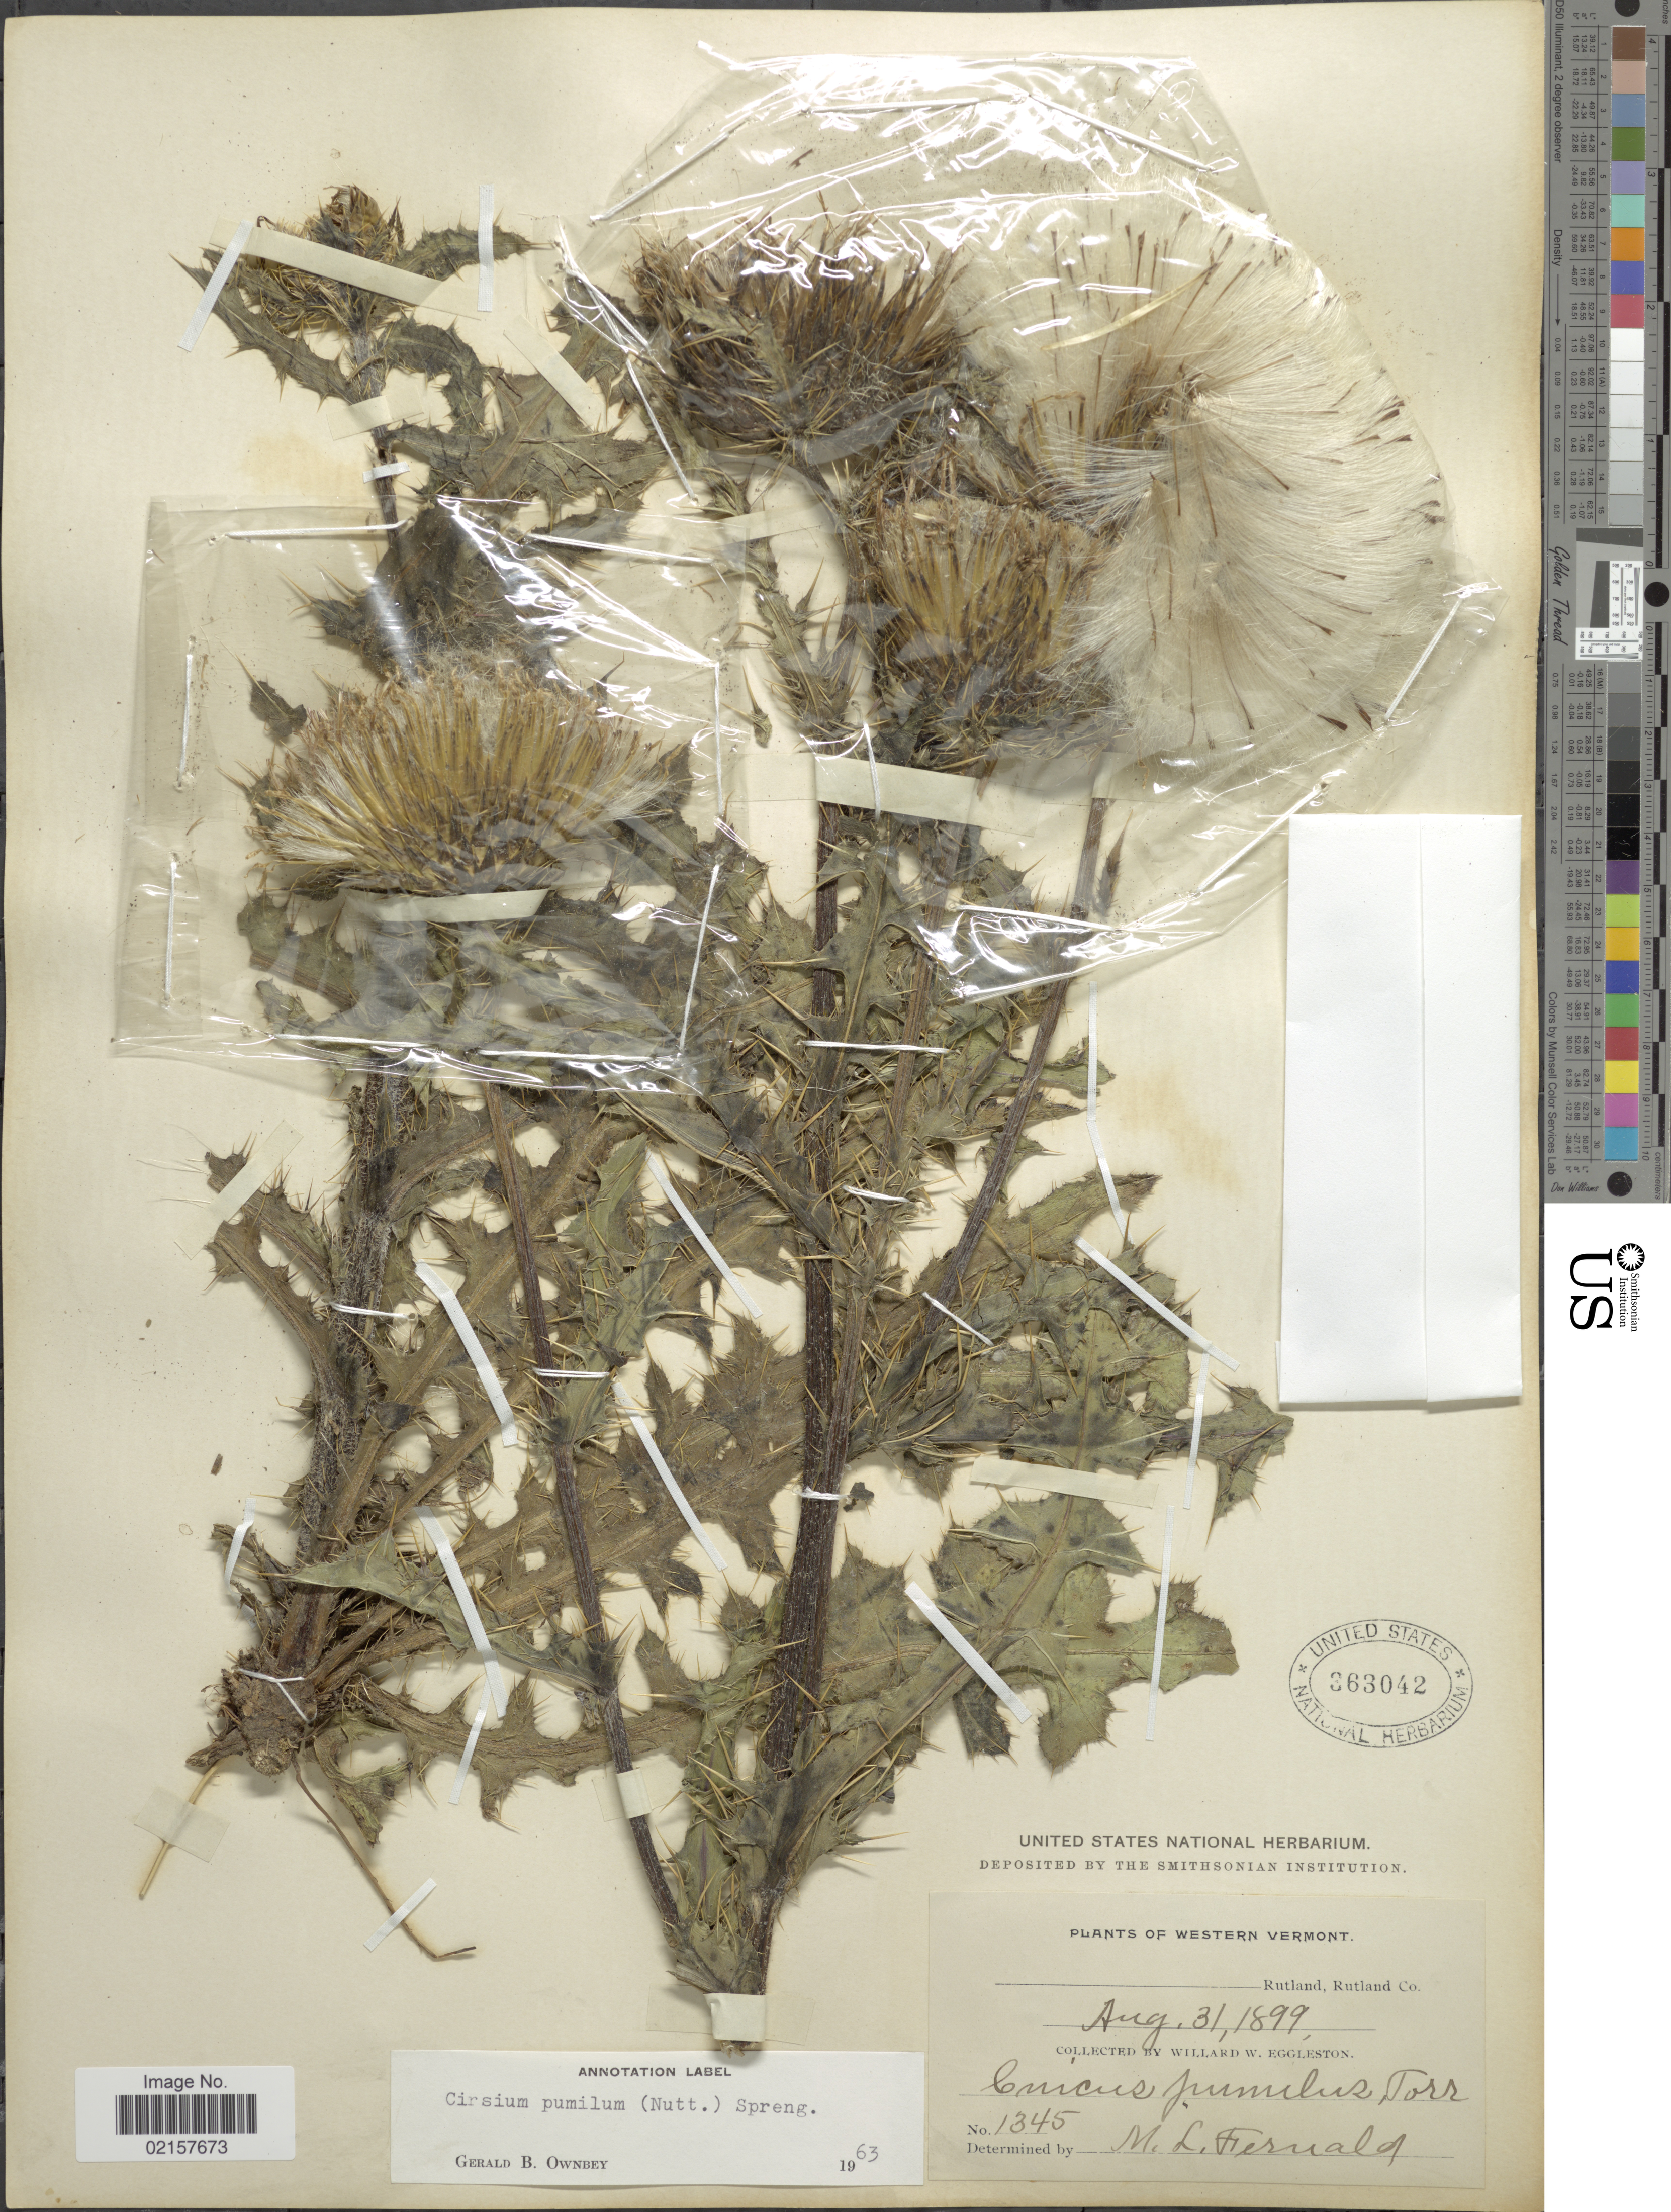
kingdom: Plantae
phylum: Tracheophyta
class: Magnoliopsida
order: Asterales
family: Asteraceae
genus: Cirsium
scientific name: Cirsium pumilum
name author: (Nutt.) Spreng.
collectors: M. L. Fernald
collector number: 1345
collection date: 1899-08-31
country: United States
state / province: Vermont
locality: Western Vermont, Rutland, Rutland Co.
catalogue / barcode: US 363042